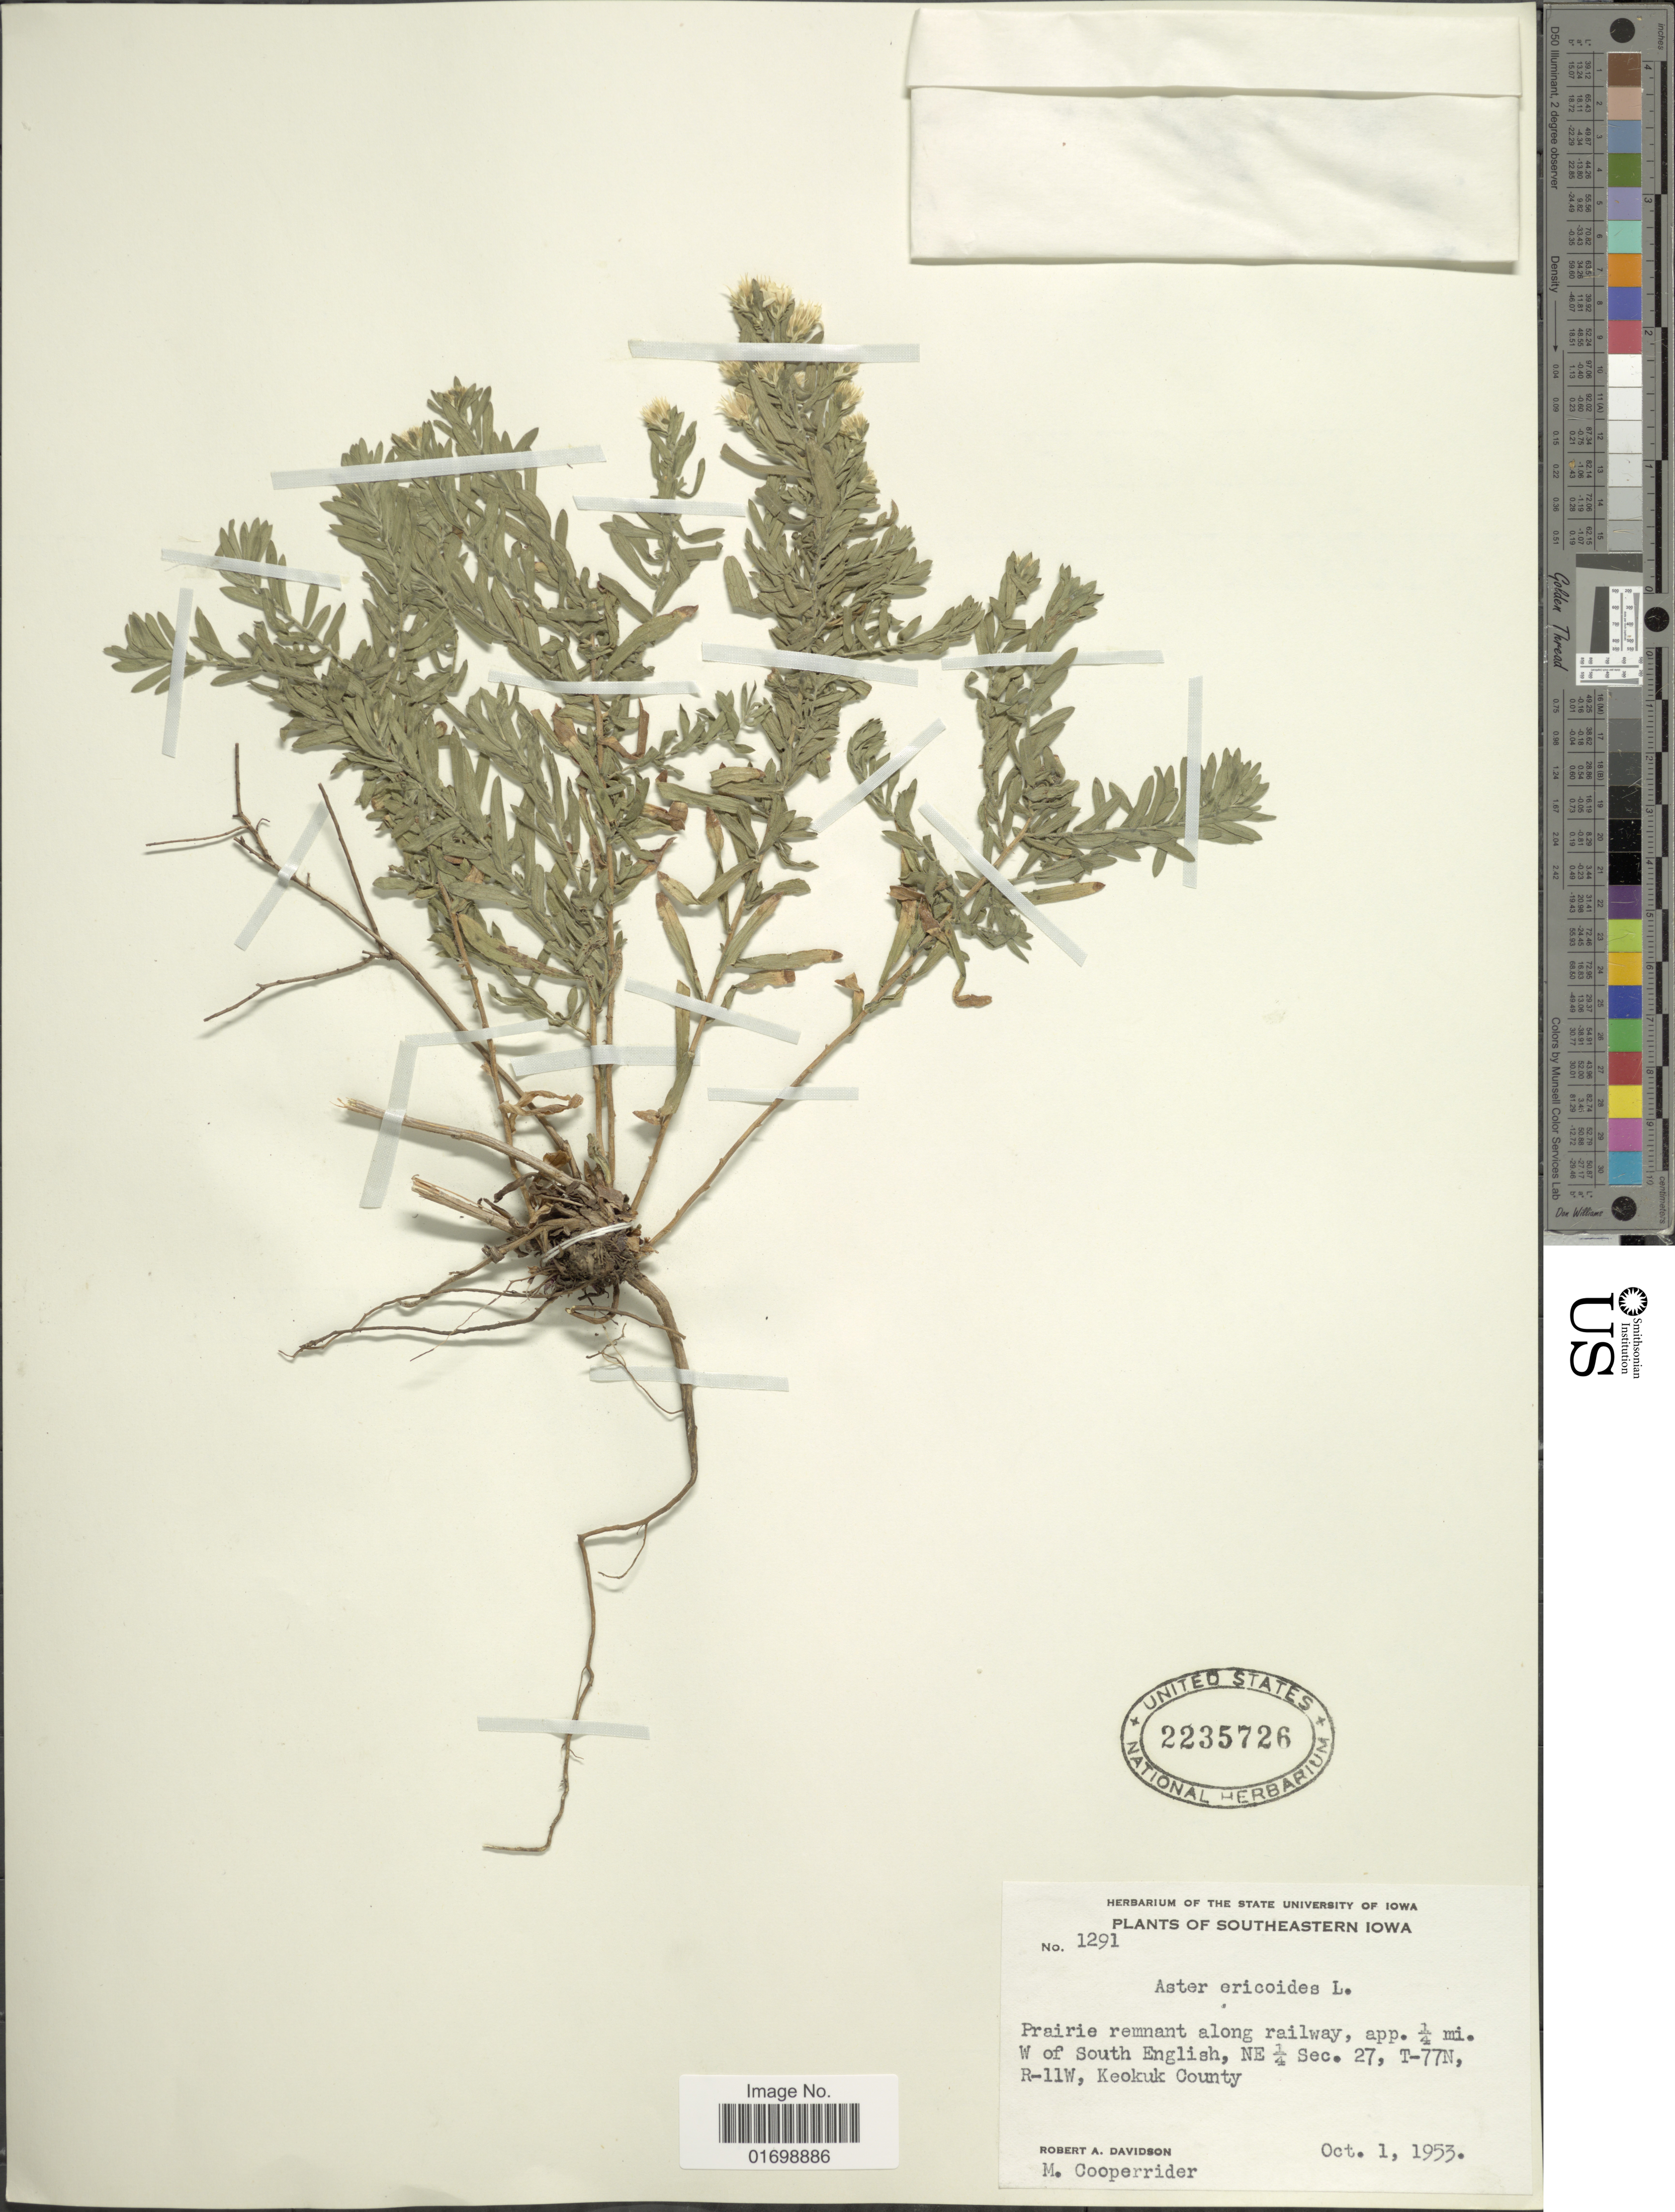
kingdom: Plantae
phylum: Tracheophyta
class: Magnoliopsida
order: Asterales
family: Asteraceae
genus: Symphyotrichum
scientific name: Symphyotrichum ericoides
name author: (L.) G.L. Nesom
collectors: R. A. Davidson & M. Cooperrider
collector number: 1291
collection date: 1953-10-01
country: United States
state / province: Iowa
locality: Southeastern Iowa, prairie remnant along railway, app. 1/4 mi. W of South Eglish ,NE 1/4 Sec. 27, T-77N, R11W, Keokuk County.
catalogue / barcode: US 2235726